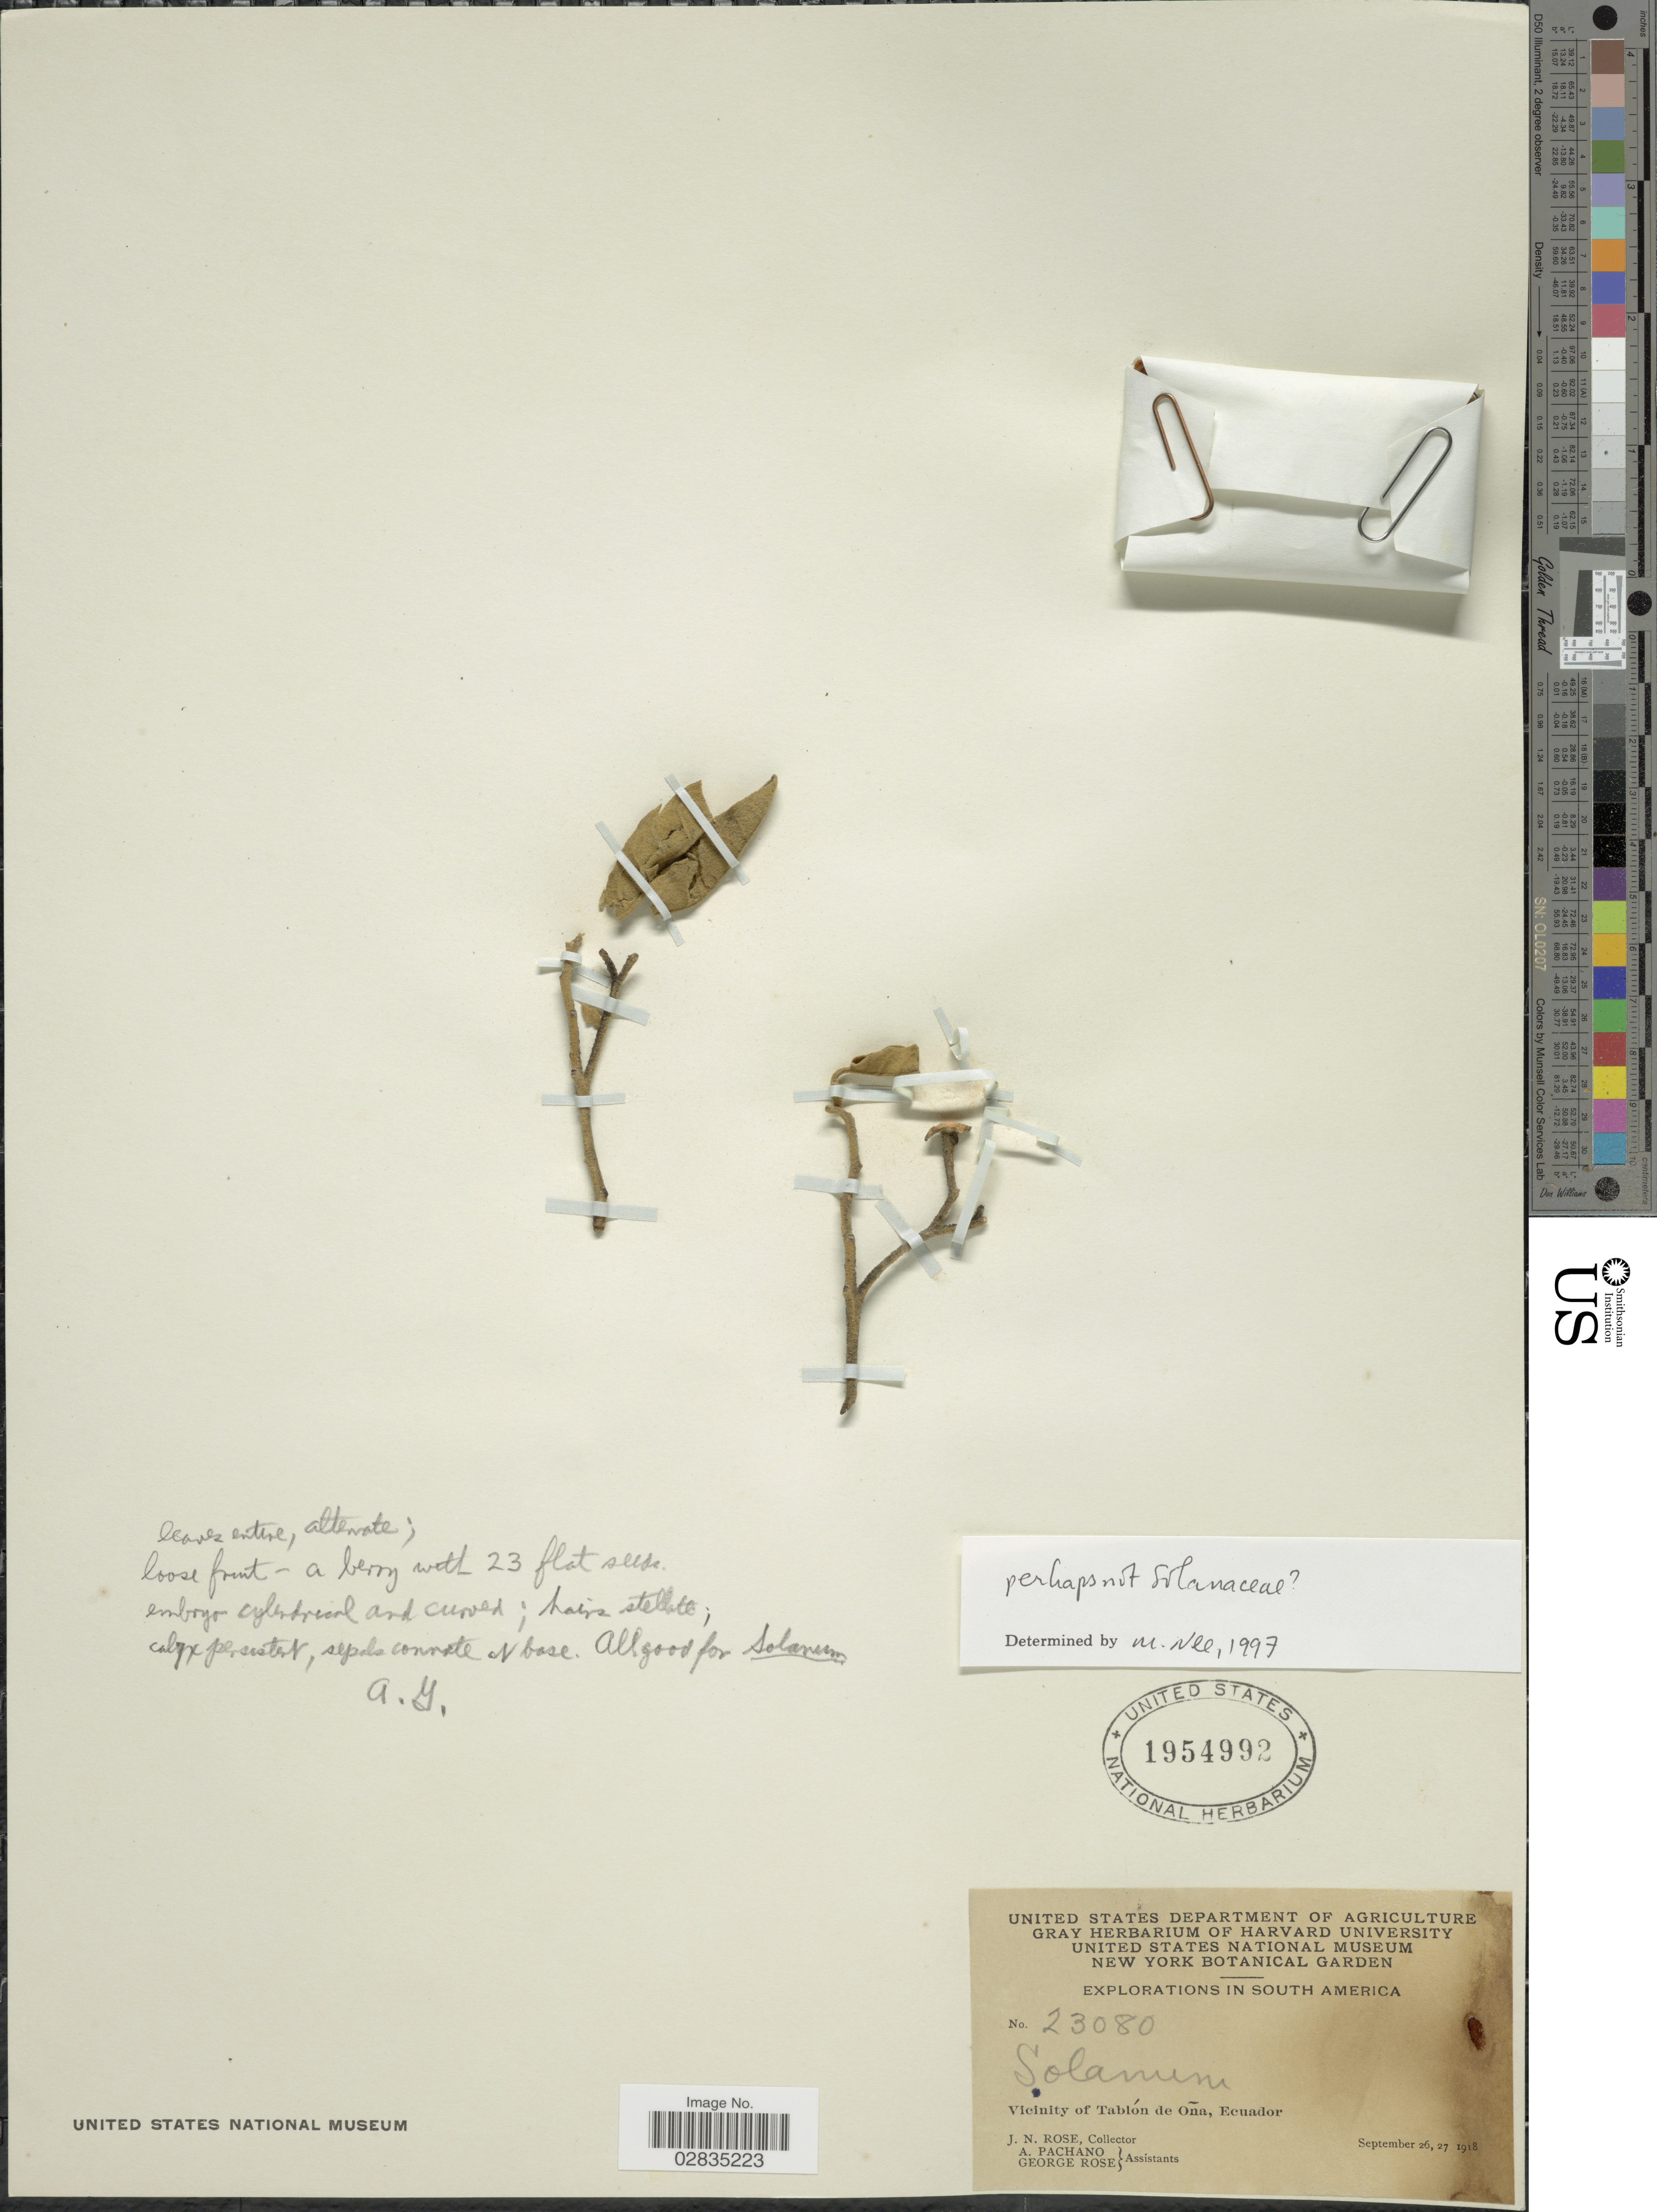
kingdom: Plantae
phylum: Tracheophyta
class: Magnoliopsida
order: Solanales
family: Solanaceae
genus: Solanum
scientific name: Solanum sp.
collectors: J. N. Rose, A. Pachano & G. Rose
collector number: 23080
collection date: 1918-09-26/1918-09-27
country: Ecuador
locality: Vicinity of Tablón de Oña.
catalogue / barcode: US 1954992